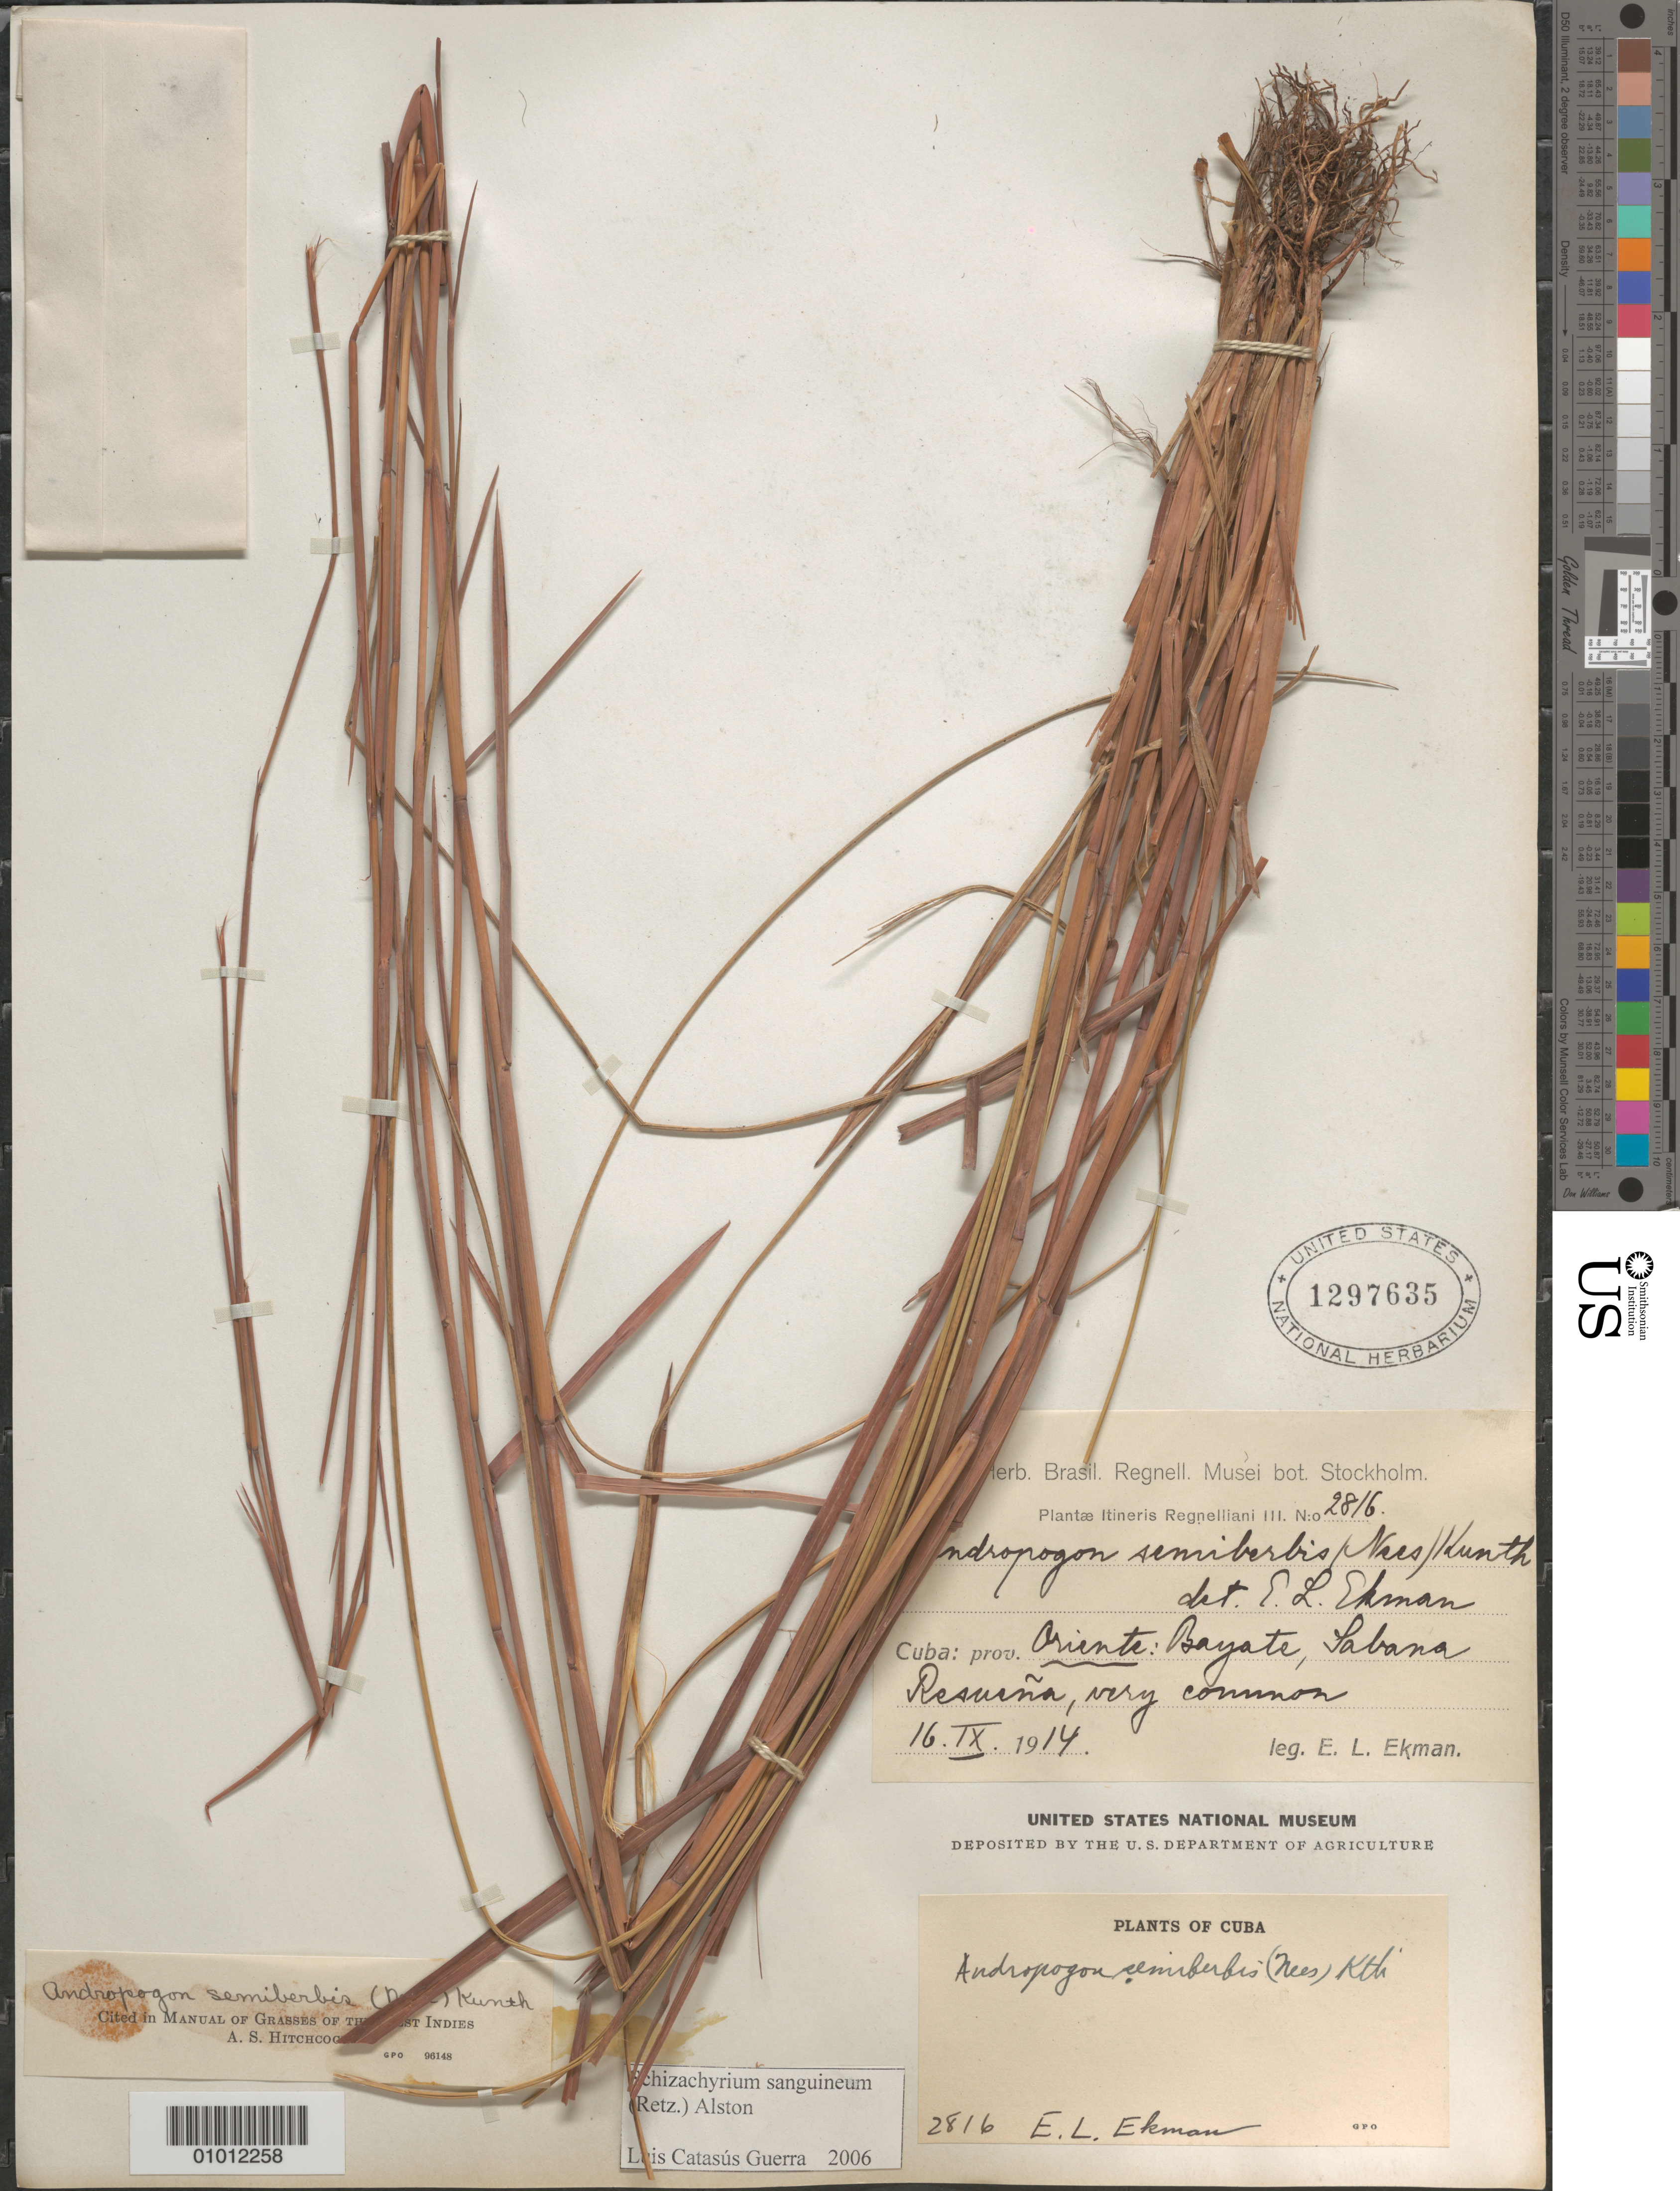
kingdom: Plantae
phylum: Tracheophyta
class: Liliopsida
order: Poales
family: Poaceae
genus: Schizachyrium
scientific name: Schizachyrium sanguineum var. sanguineum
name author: (Retz.) Alston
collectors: E. L. Ekman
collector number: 2816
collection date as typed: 16 Sep 1914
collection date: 1914-09-16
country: Cuba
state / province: Oriente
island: Cuba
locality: Bayate, Sabana Resuna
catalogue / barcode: US 1297635